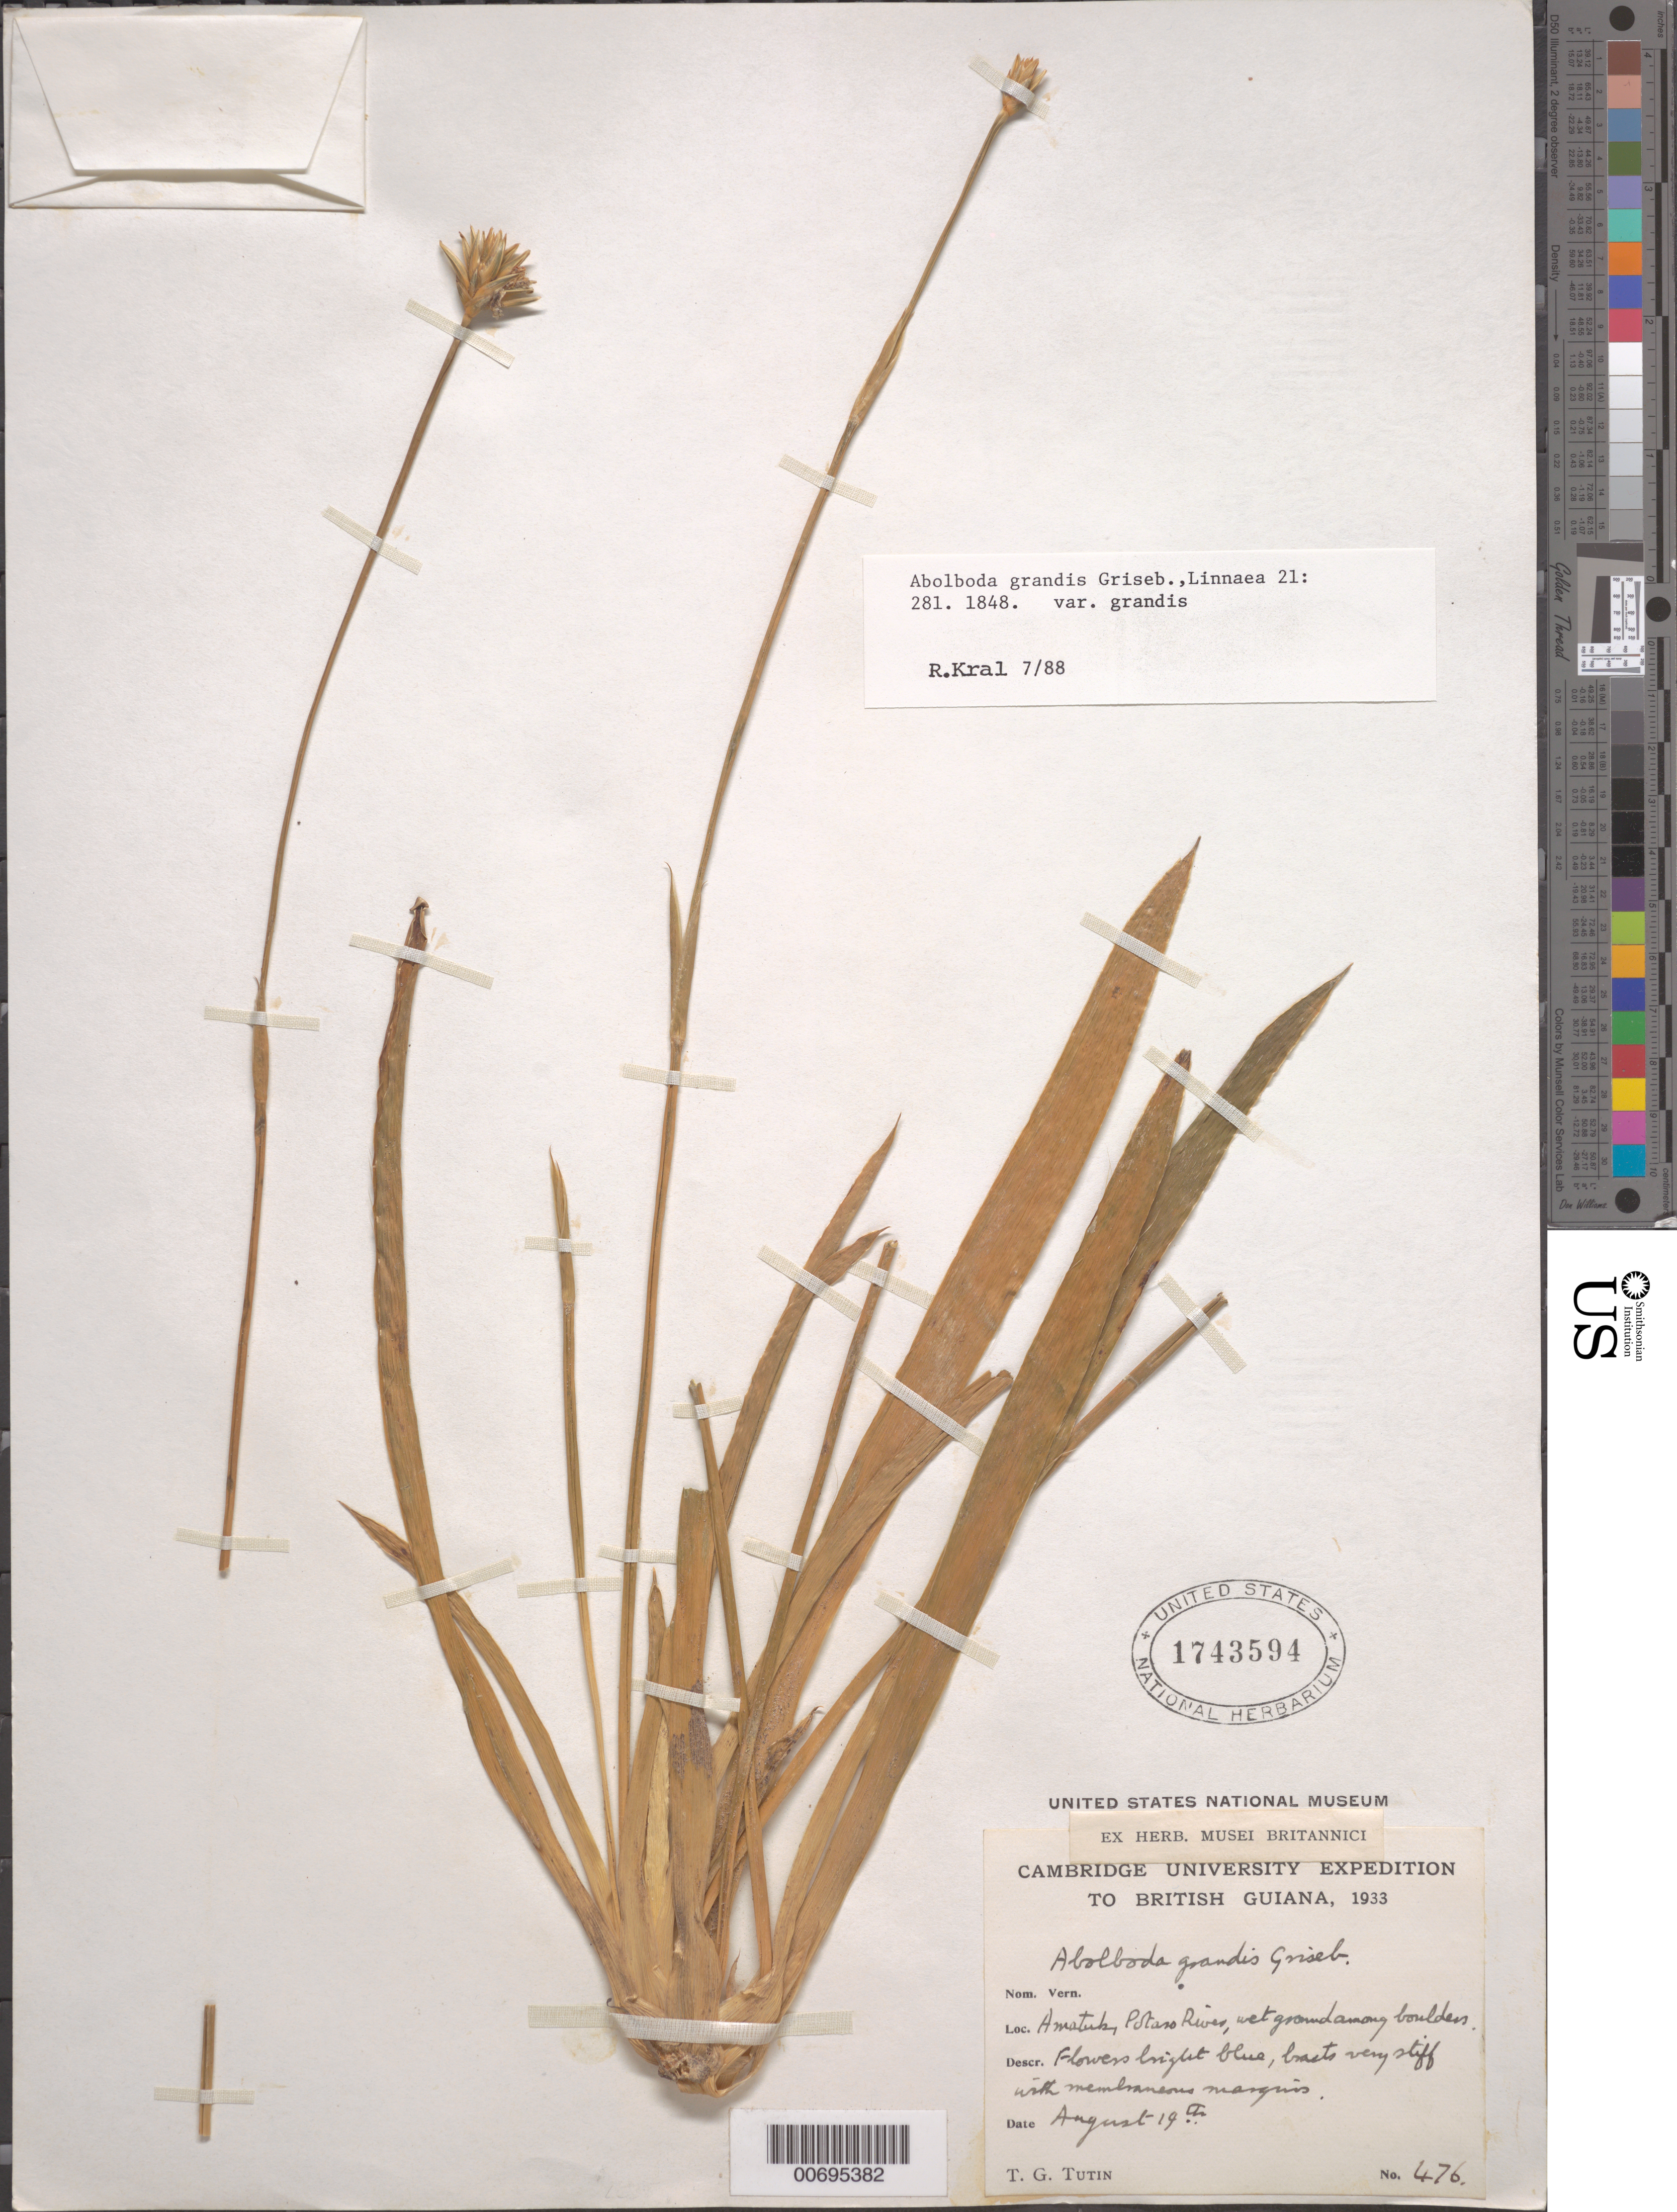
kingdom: Plantae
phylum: Tracheophyta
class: Liliopsida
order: Poales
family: Xyridaceae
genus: Abolboda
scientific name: Abolboda grandis var. grandis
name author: Griseb.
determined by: Kral, Robert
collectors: T. G. Tutin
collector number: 476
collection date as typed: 19-Aug-33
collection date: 1933-08-19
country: Guyana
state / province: Potaro-Siparuni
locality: Amatuk Falls, Potaro R.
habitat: Wet ground among boulders;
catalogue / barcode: US 1743594